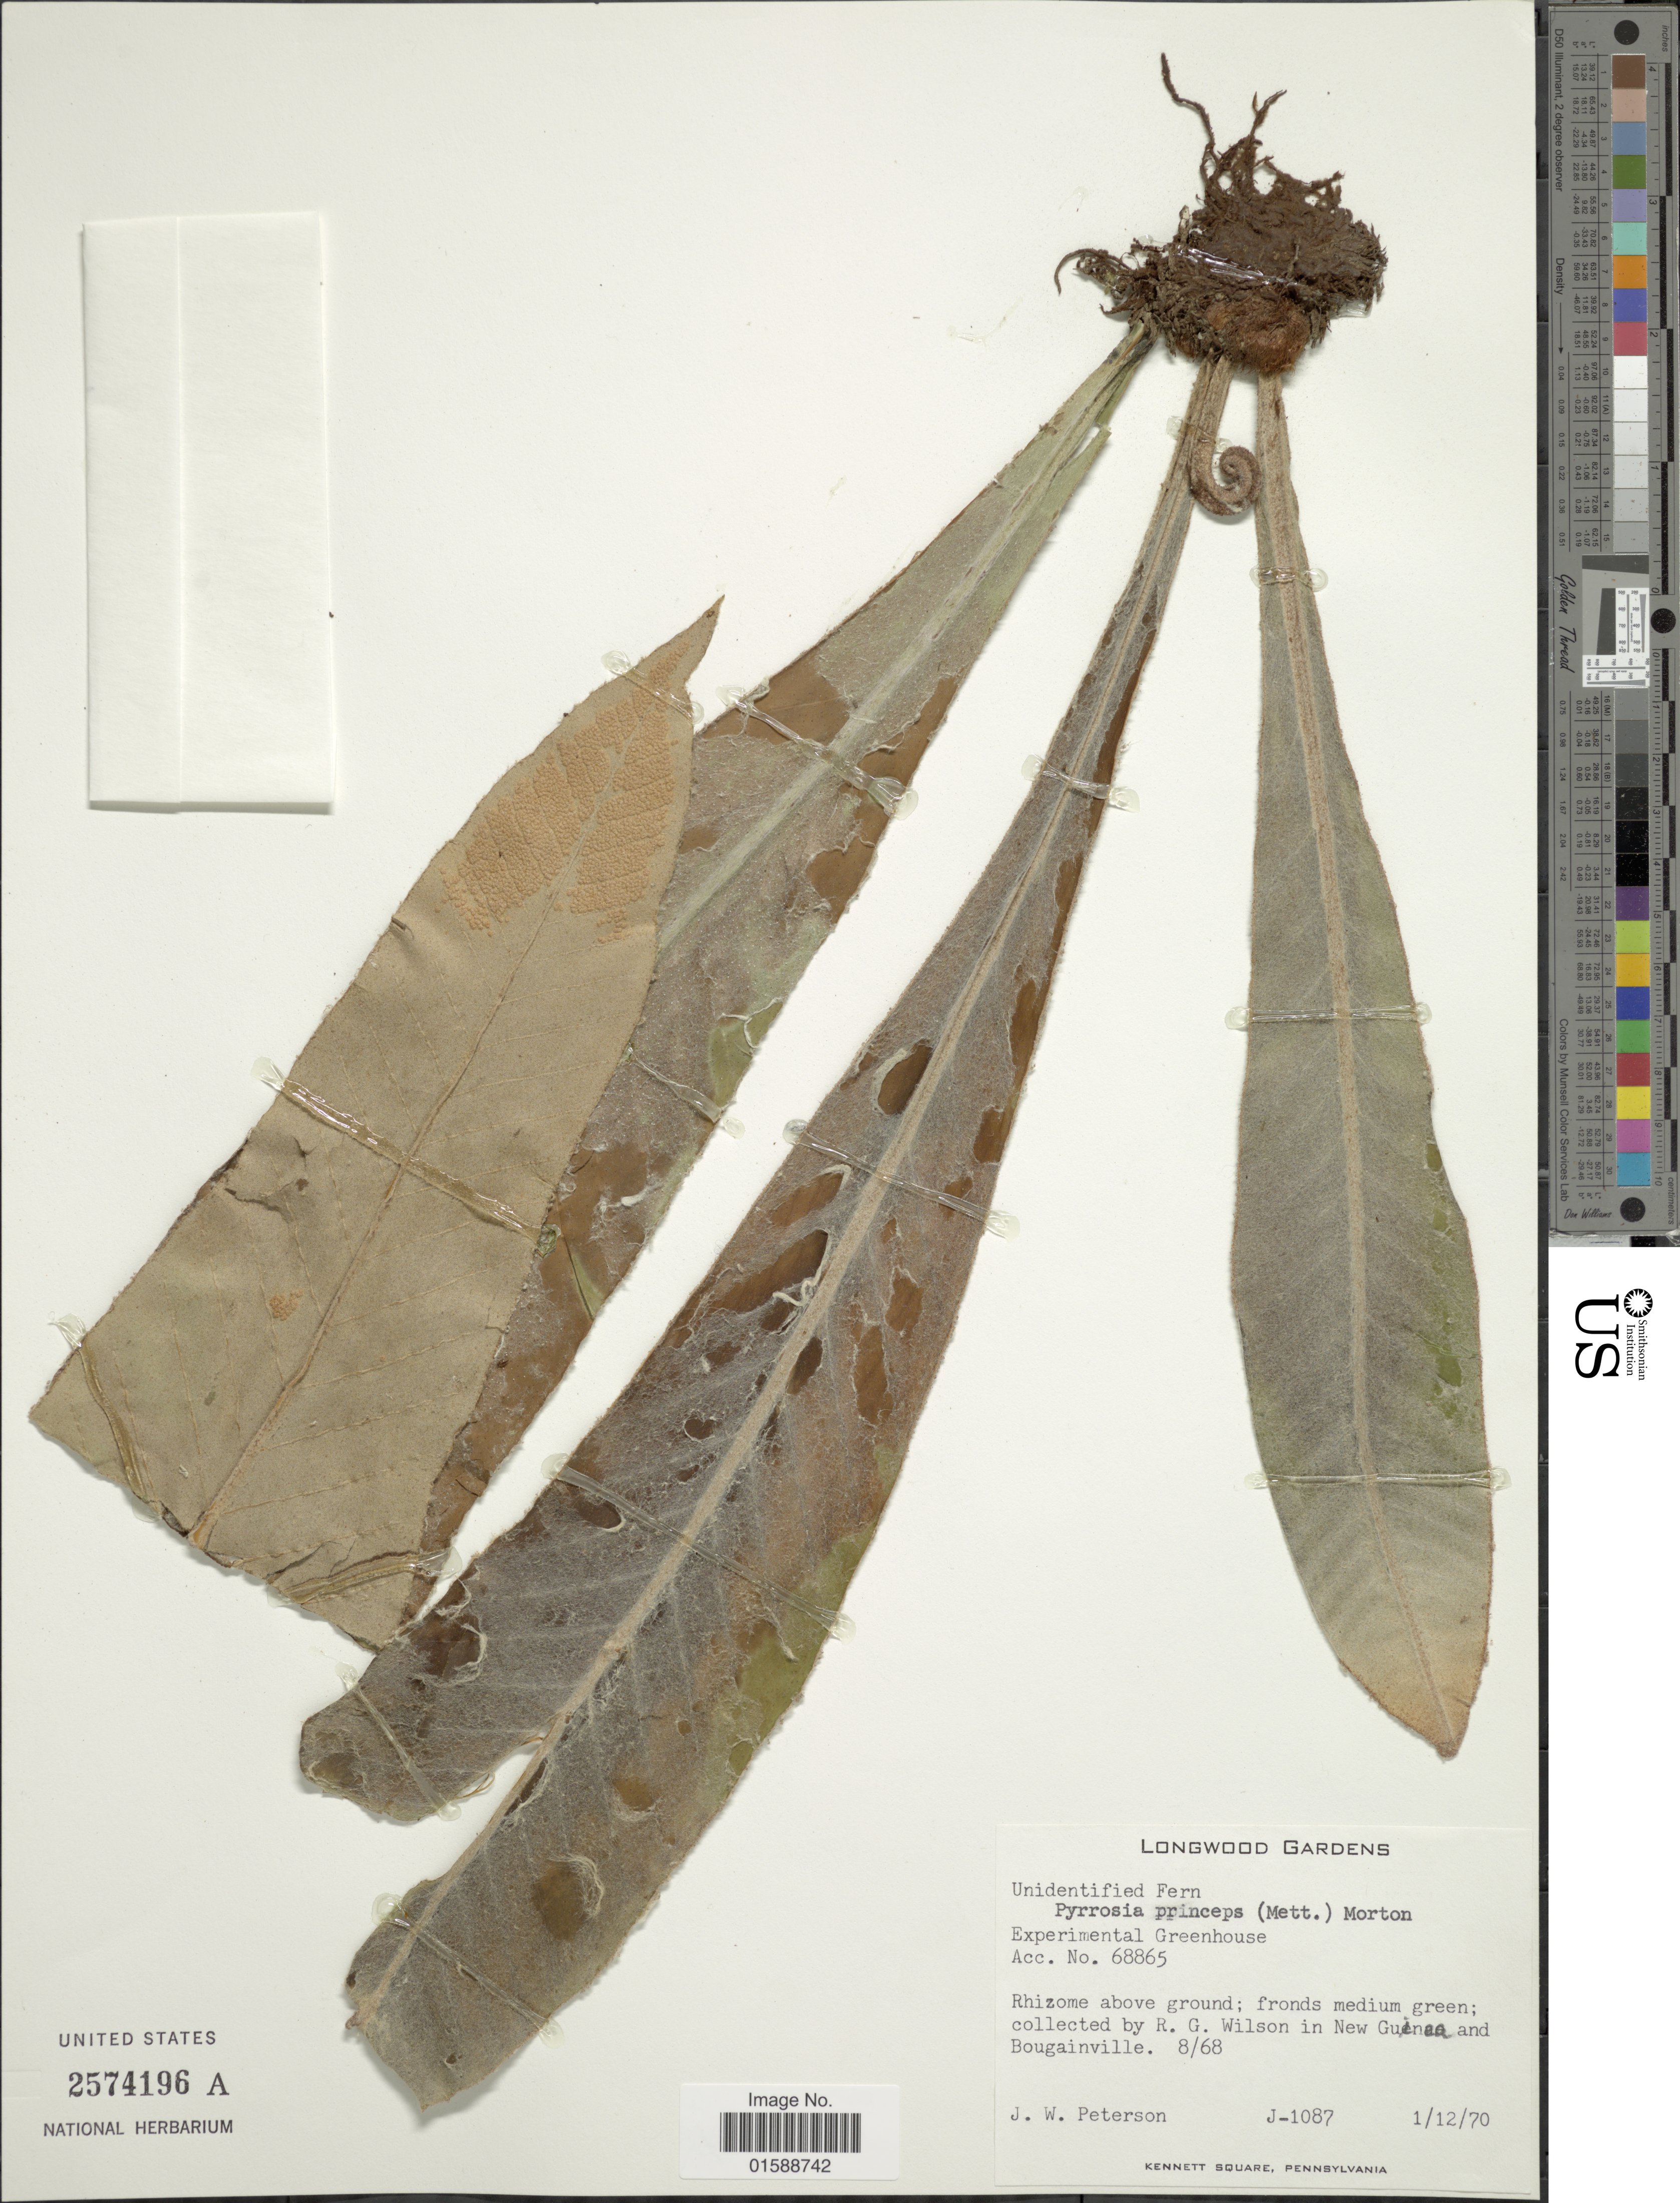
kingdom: Plantae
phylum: Tracheophyta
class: Polypodiopsida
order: Polypodiales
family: Polypodiaceae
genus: Pyrrosia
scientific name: Pyrrosia princeps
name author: (Mett.) C.V. Morton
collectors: J. W. Peterson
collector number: J-1087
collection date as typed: Transcribed d/m/y: 1/12/70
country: United States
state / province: Pennsylvania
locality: Longwood Gardens, Experimental Greenhouse.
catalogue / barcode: US 2574196A